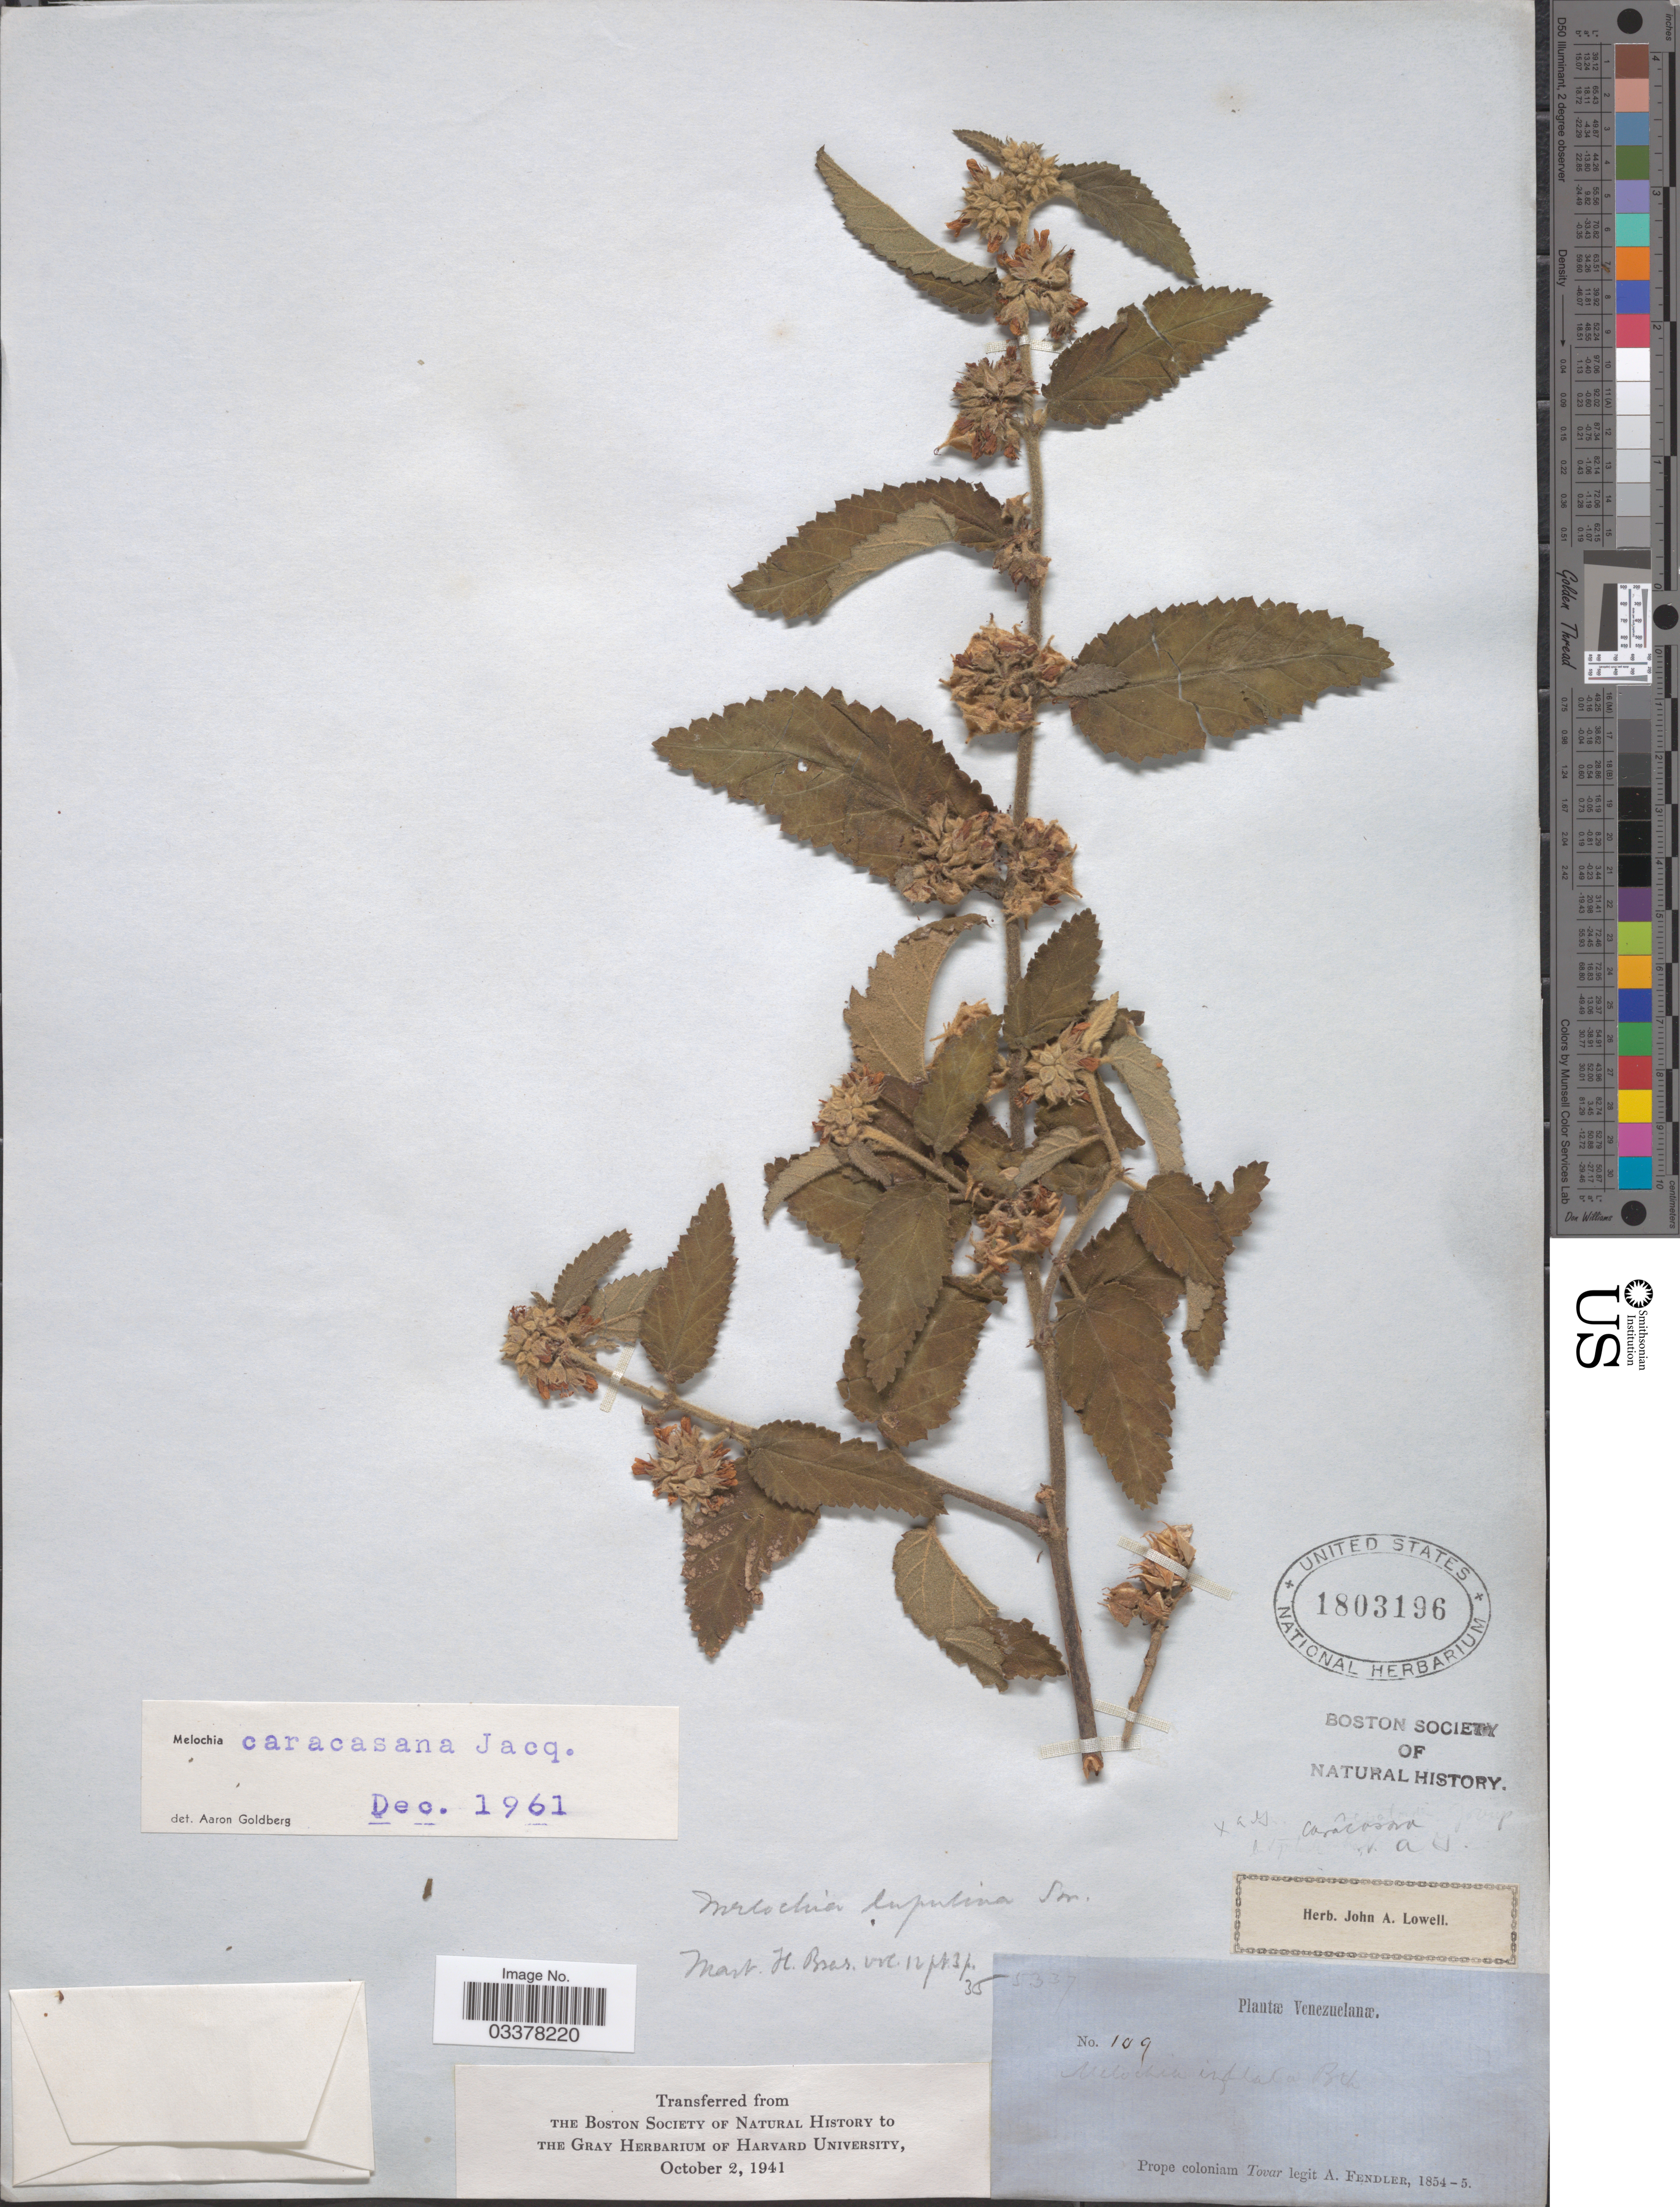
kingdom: Plantae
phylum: Tracheophyta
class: Magnoliopsida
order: Malvales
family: Malvaceae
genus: Melochia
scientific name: Melochia caracasana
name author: Jacq.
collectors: A. Fendler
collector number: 109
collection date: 1854/1855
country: Venezuela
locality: Prope coloniam Tovar.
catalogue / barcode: US 1803196